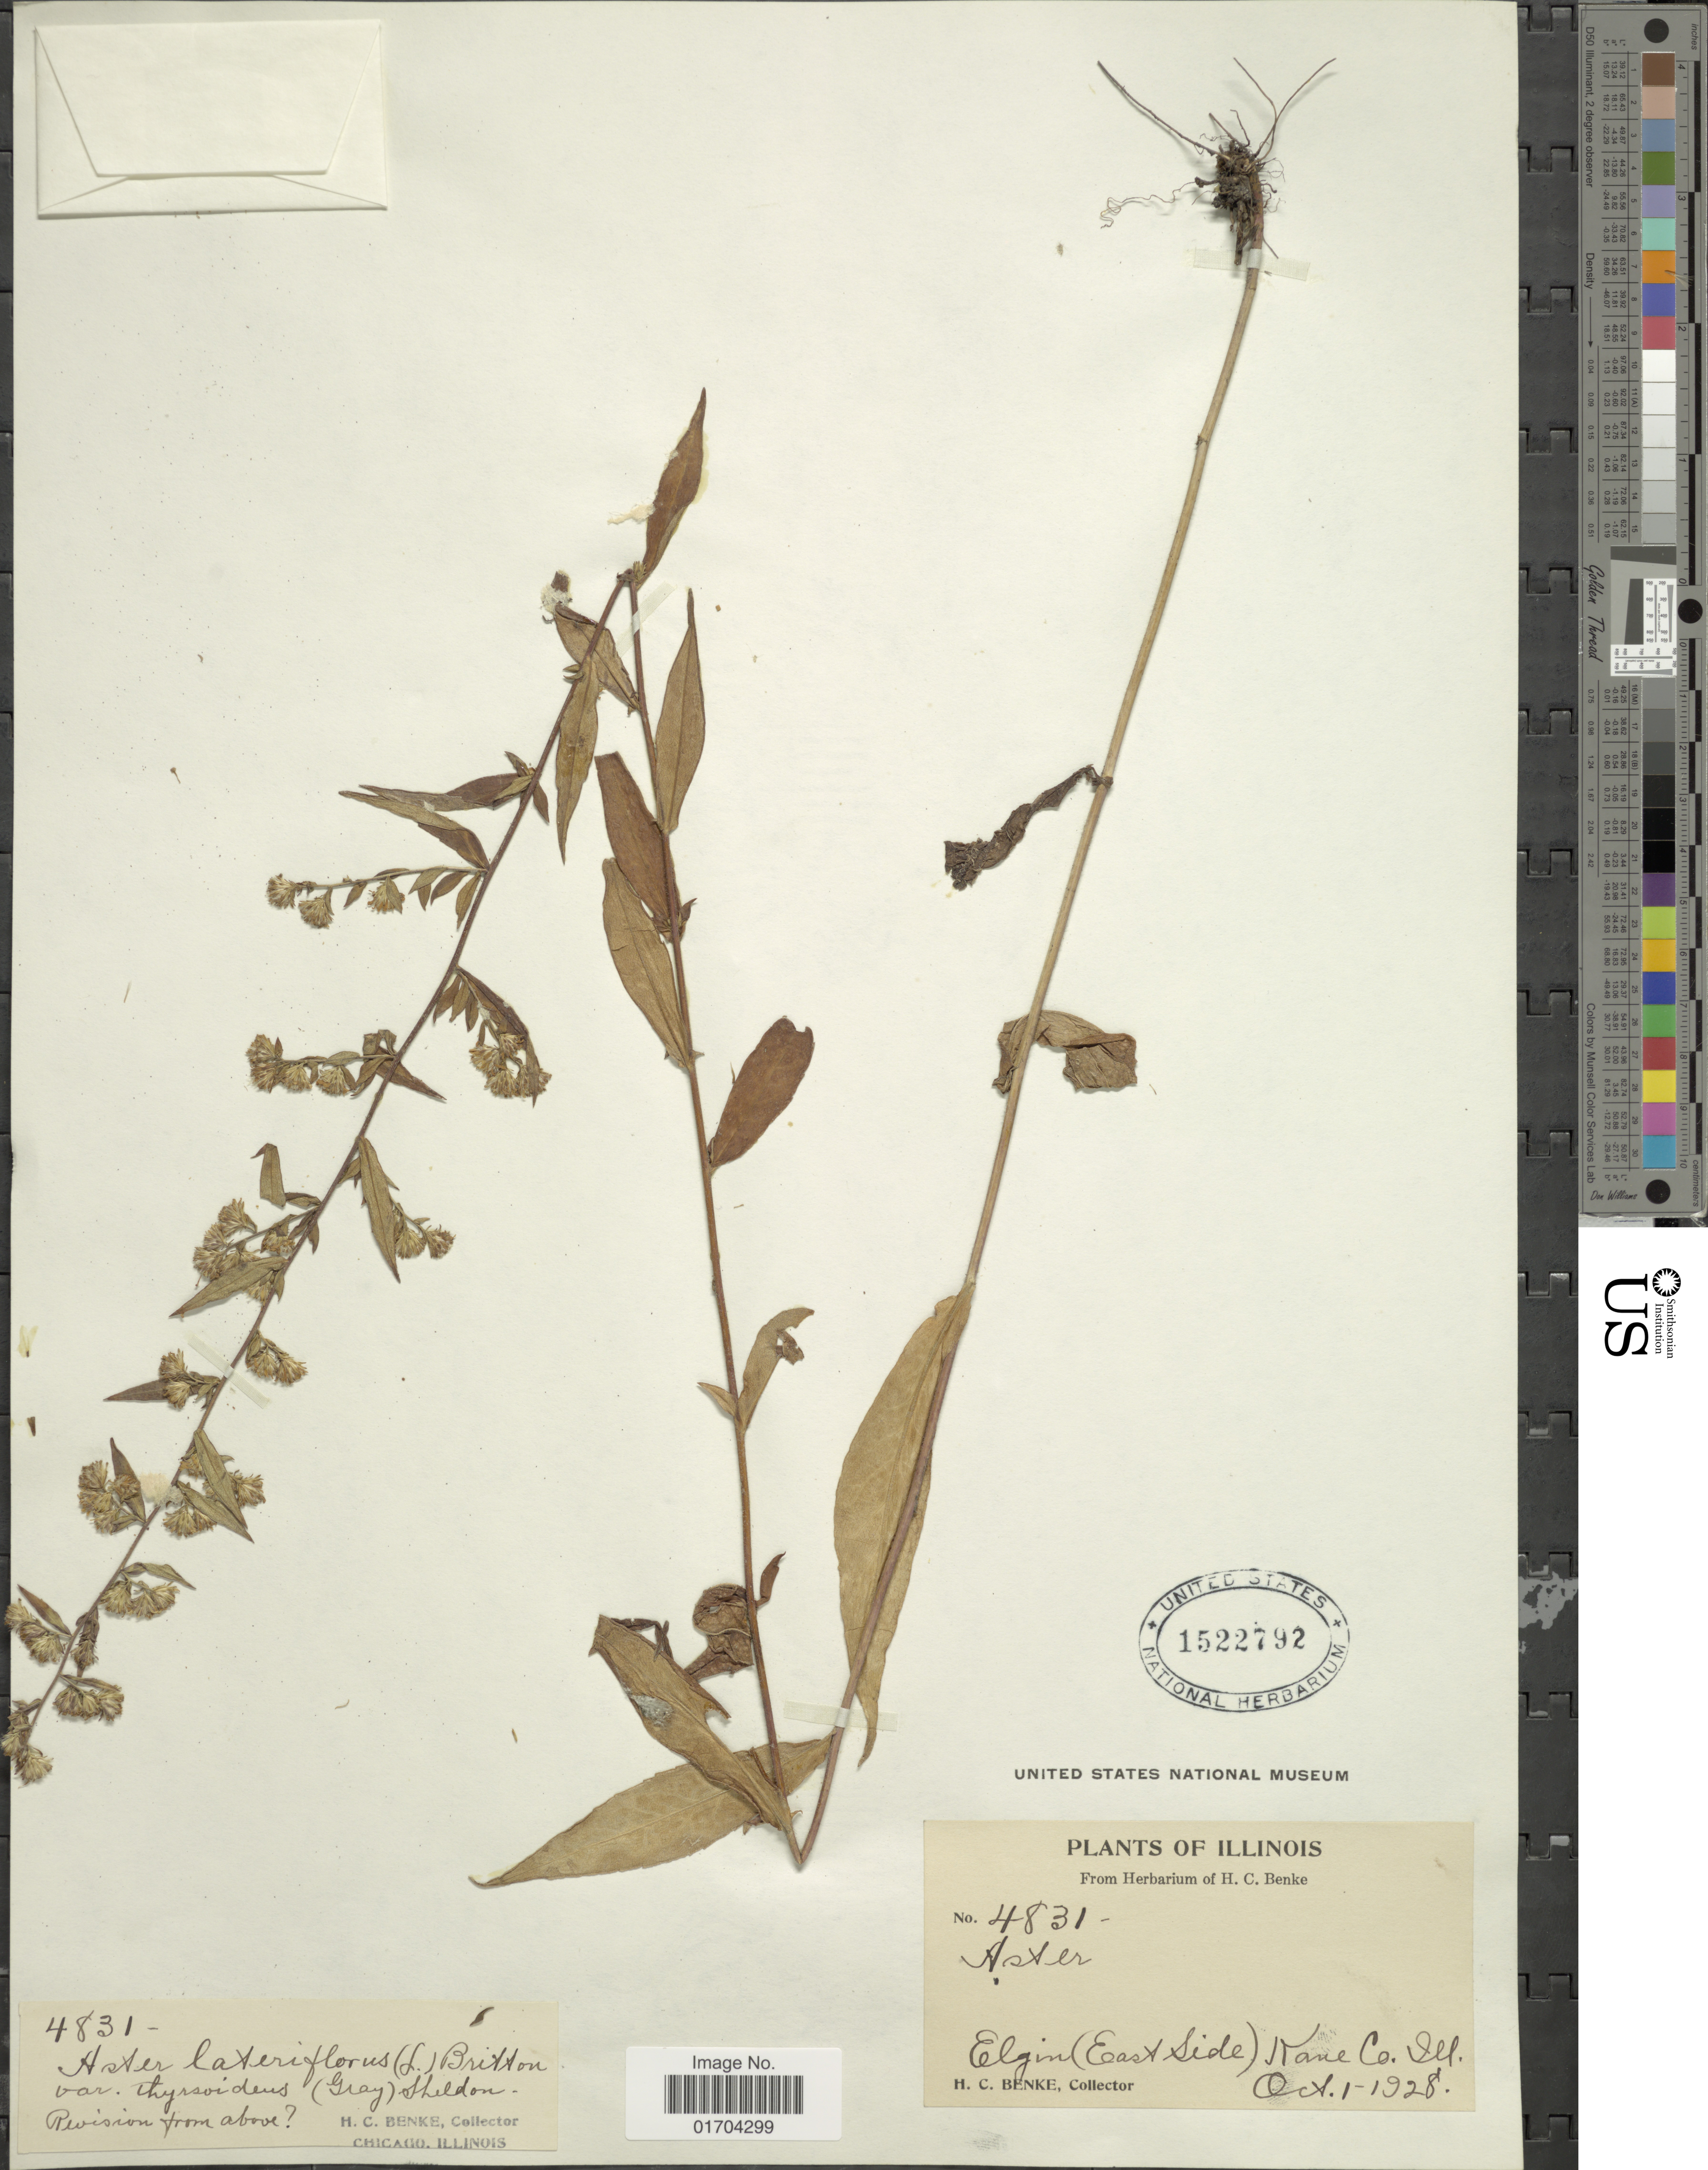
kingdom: Plantae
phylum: Tracheophyta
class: Magnoliopsida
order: Asterales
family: Asteraceae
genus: Symphyotrichum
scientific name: Symphyotrichum sp.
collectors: H. Benke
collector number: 4831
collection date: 1928-10-01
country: United States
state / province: Illinois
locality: Elgin (East Side), Kane Co.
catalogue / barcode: US 1522792